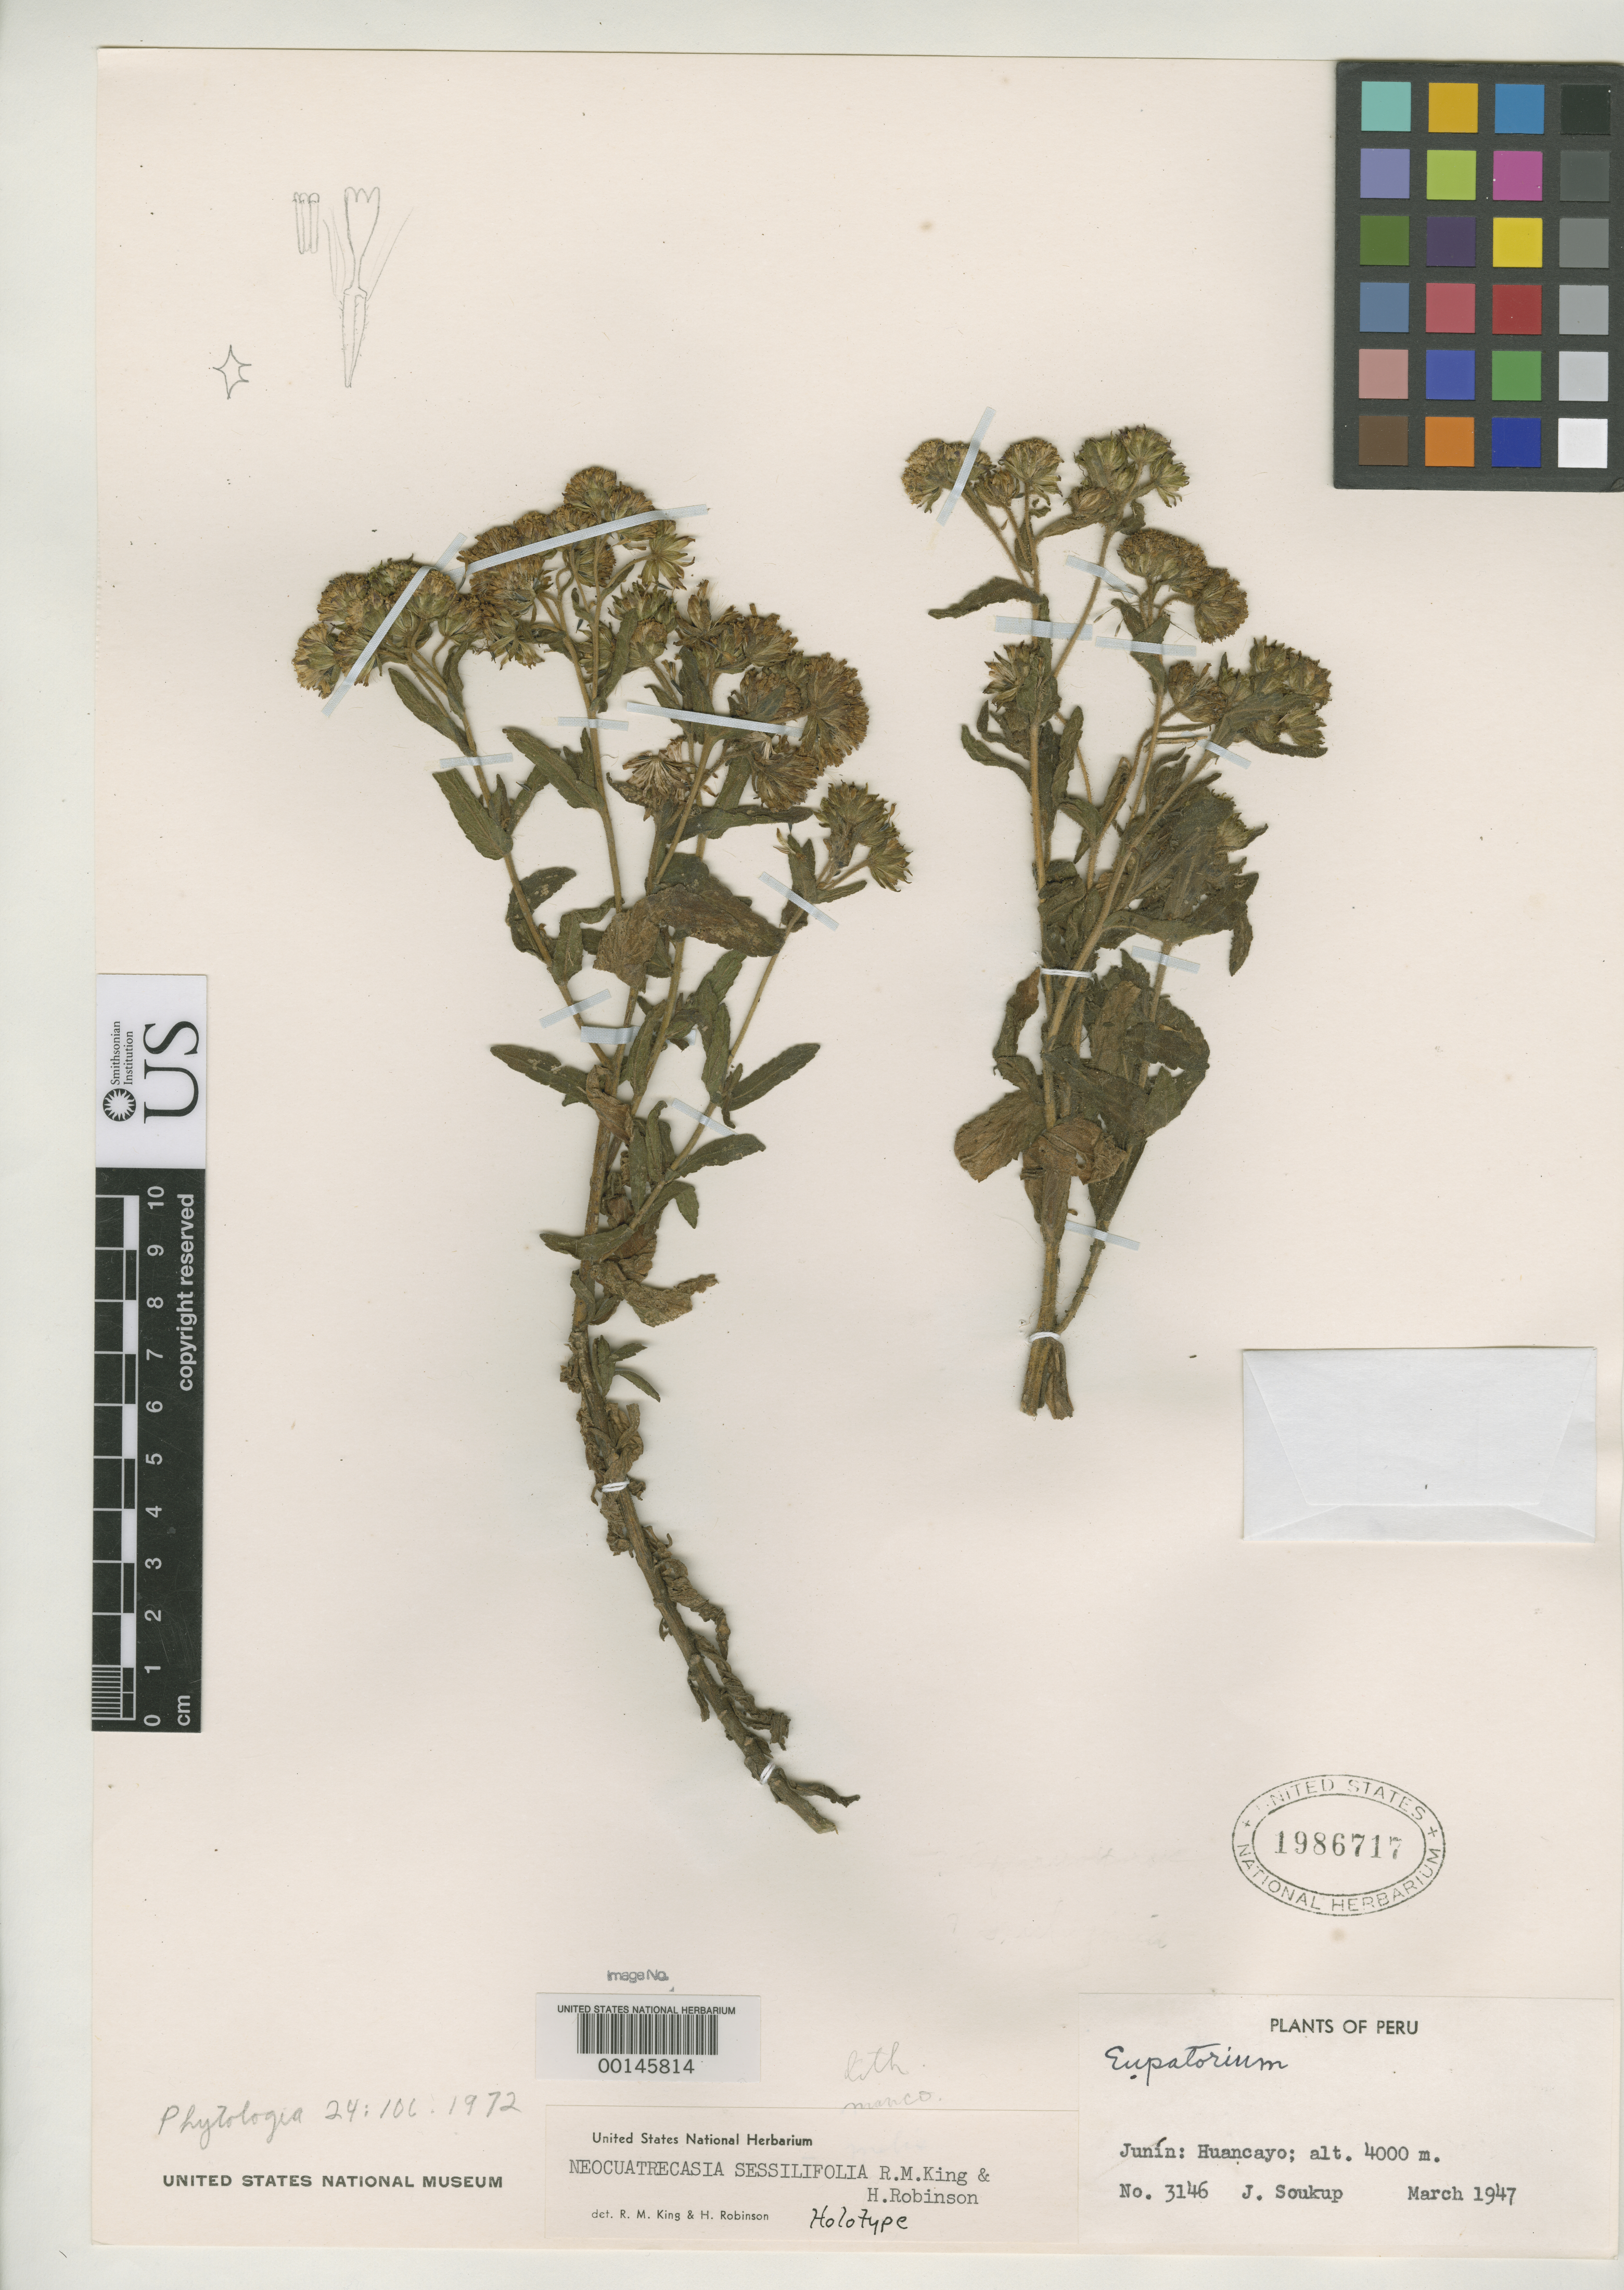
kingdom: Plantae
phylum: Tracheophyta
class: Magnoliopsida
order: Asterales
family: Asteraceae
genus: Neocuatrecasia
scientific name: Neocuatrecasia sessilifolia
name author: R.M. King & H. Rob.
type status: Holotype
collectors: J. J. Soukup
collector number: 3146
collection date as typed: Mar 1947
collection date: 1947-03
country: Peru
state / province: Junín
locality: Huancayo.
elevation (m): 4000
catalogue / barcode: US 1986717